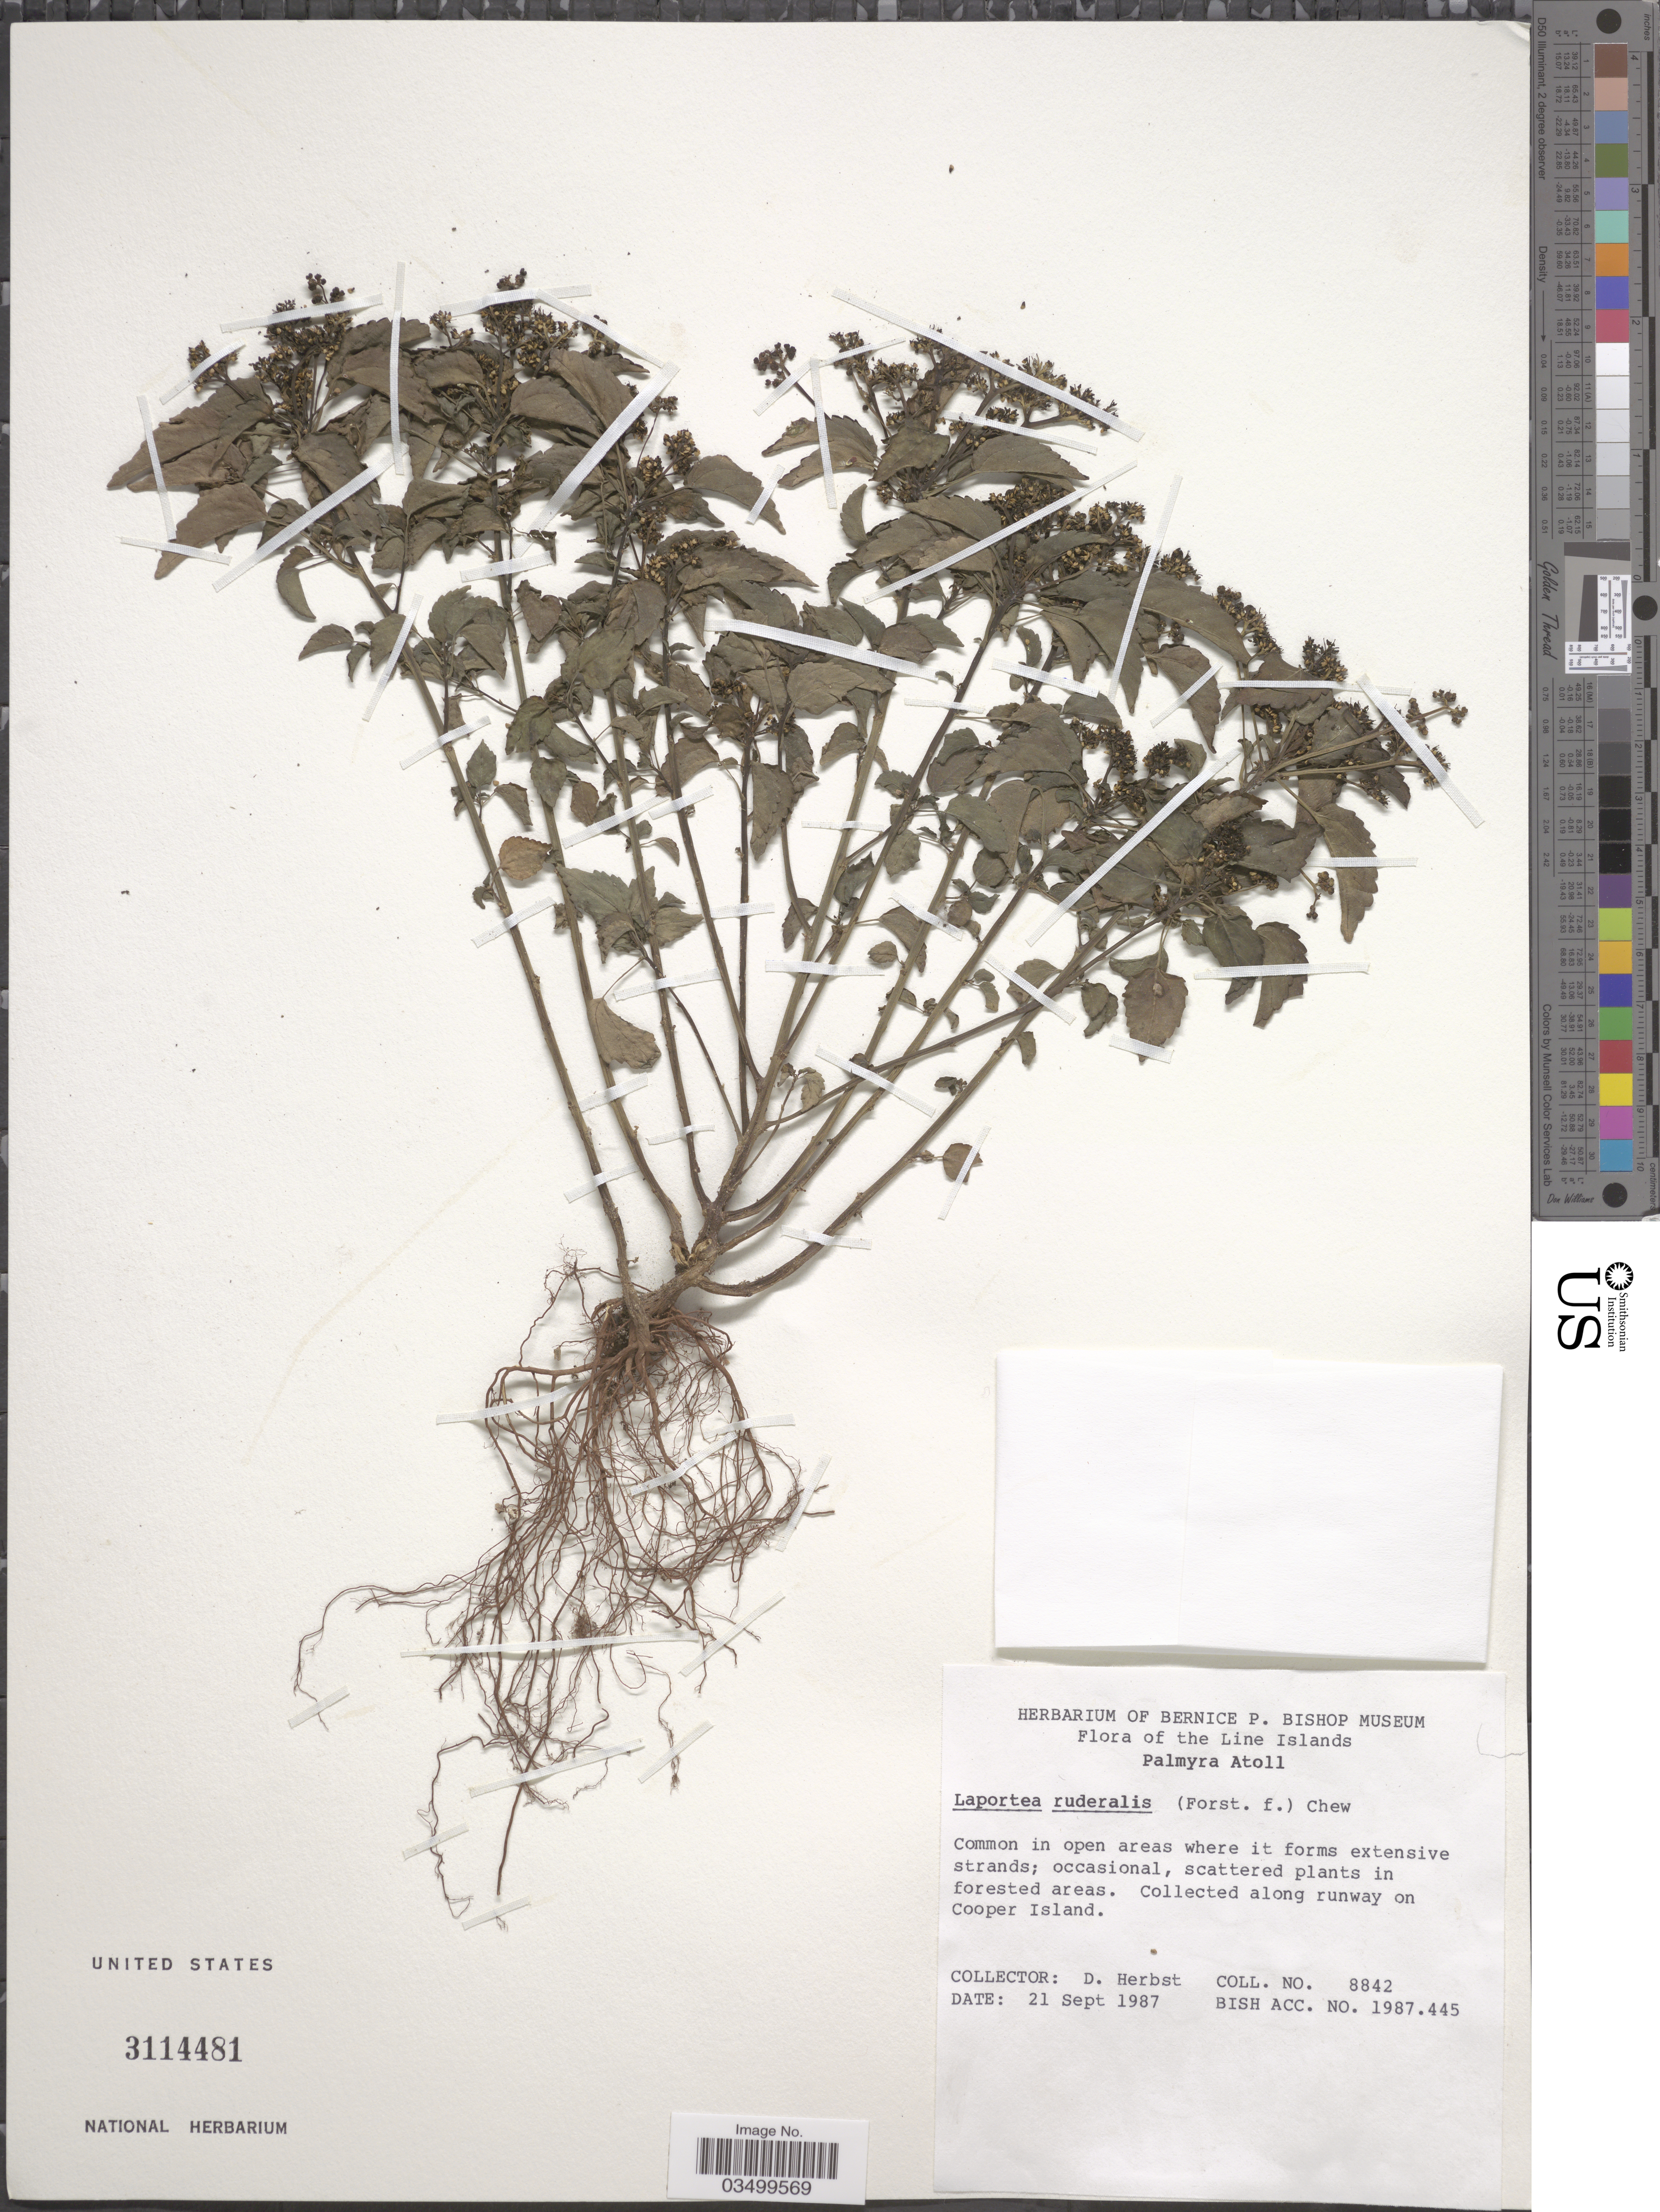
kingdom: Plantae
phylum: Tracheophyta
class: Magnoliopsida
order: Rosales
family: Urticaceae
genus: Laportea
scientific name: Laportea ruderalis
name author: (G. Forst.) Chew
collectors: D. Herbst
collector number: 8842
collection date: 1987-09-21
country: Kiribati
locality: Line Islands. Palmyra Atoll. Along runway of Cooper Island.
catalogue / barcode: US 3114481